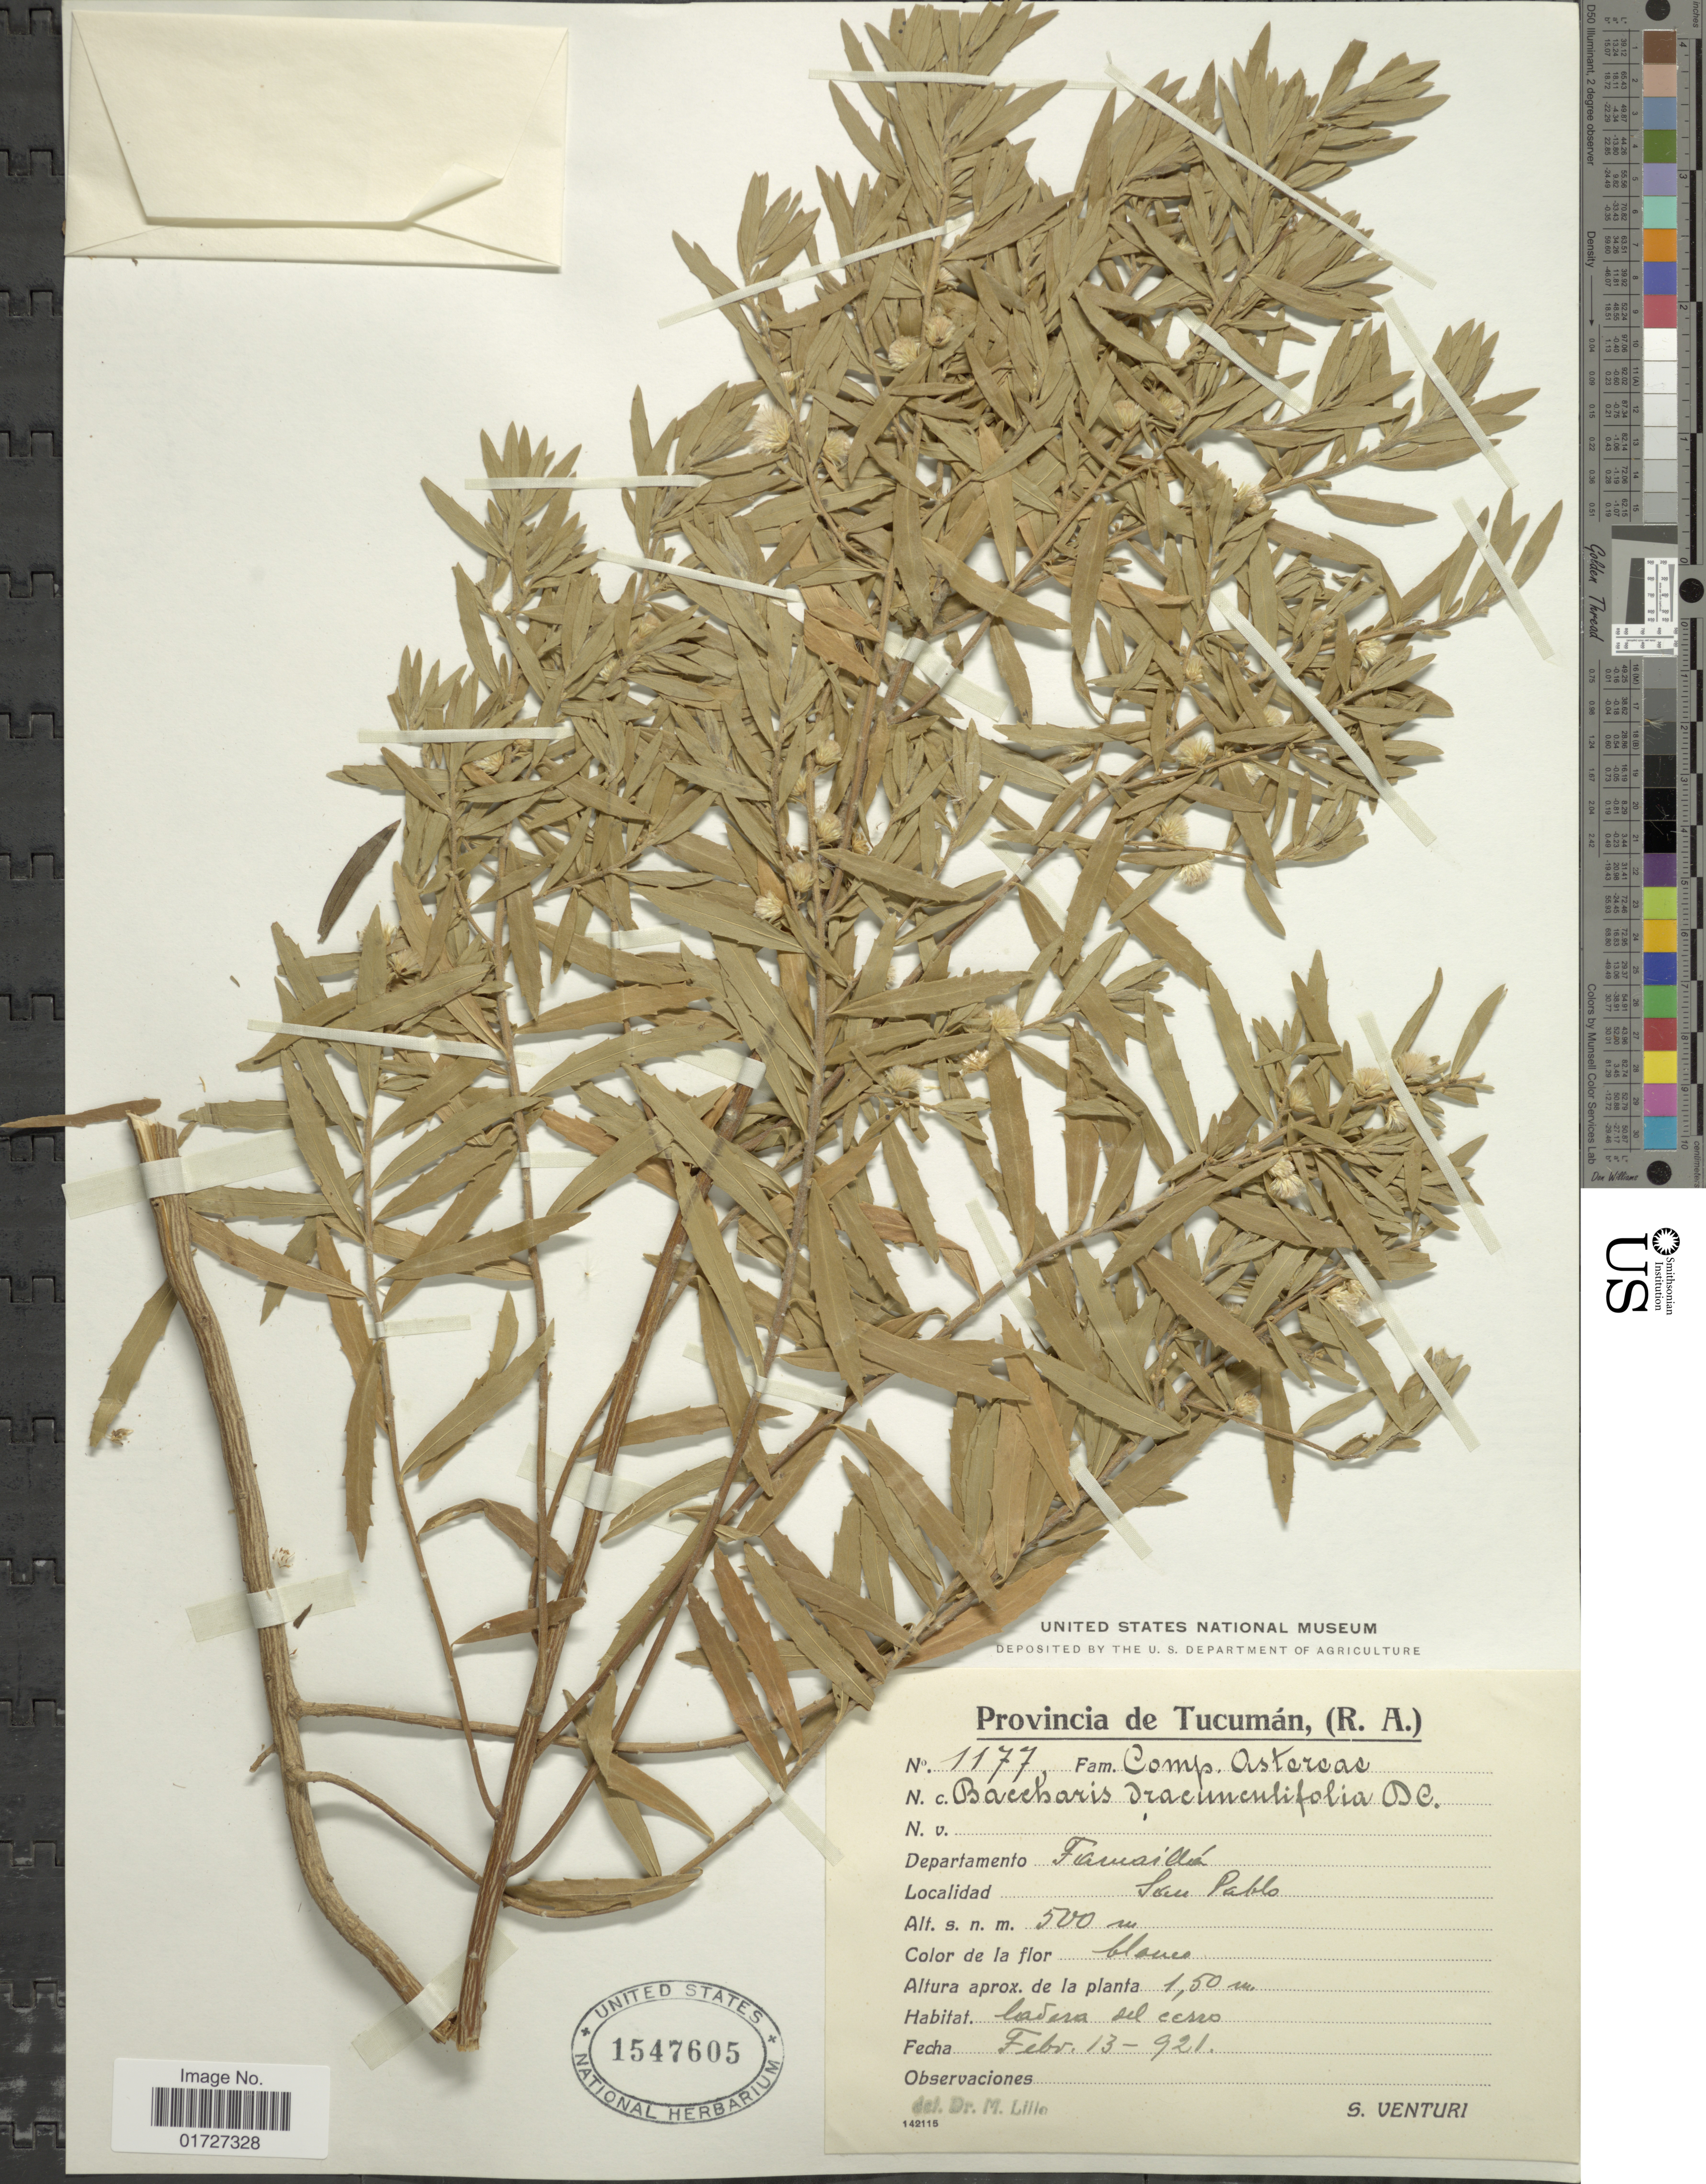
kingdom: Plantae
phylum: Tracheophyta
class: Magnoliopsida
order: Asterales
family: Asteraceae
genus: Baccharis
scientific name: Baccharis dracunculifolia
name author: DC.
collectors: S. Venturi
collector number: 1177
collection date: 1921-02-13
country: Argentina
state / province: Tucuman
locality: Departamento Tamailla, San Pablo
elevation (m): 500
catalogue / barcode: US 1547605